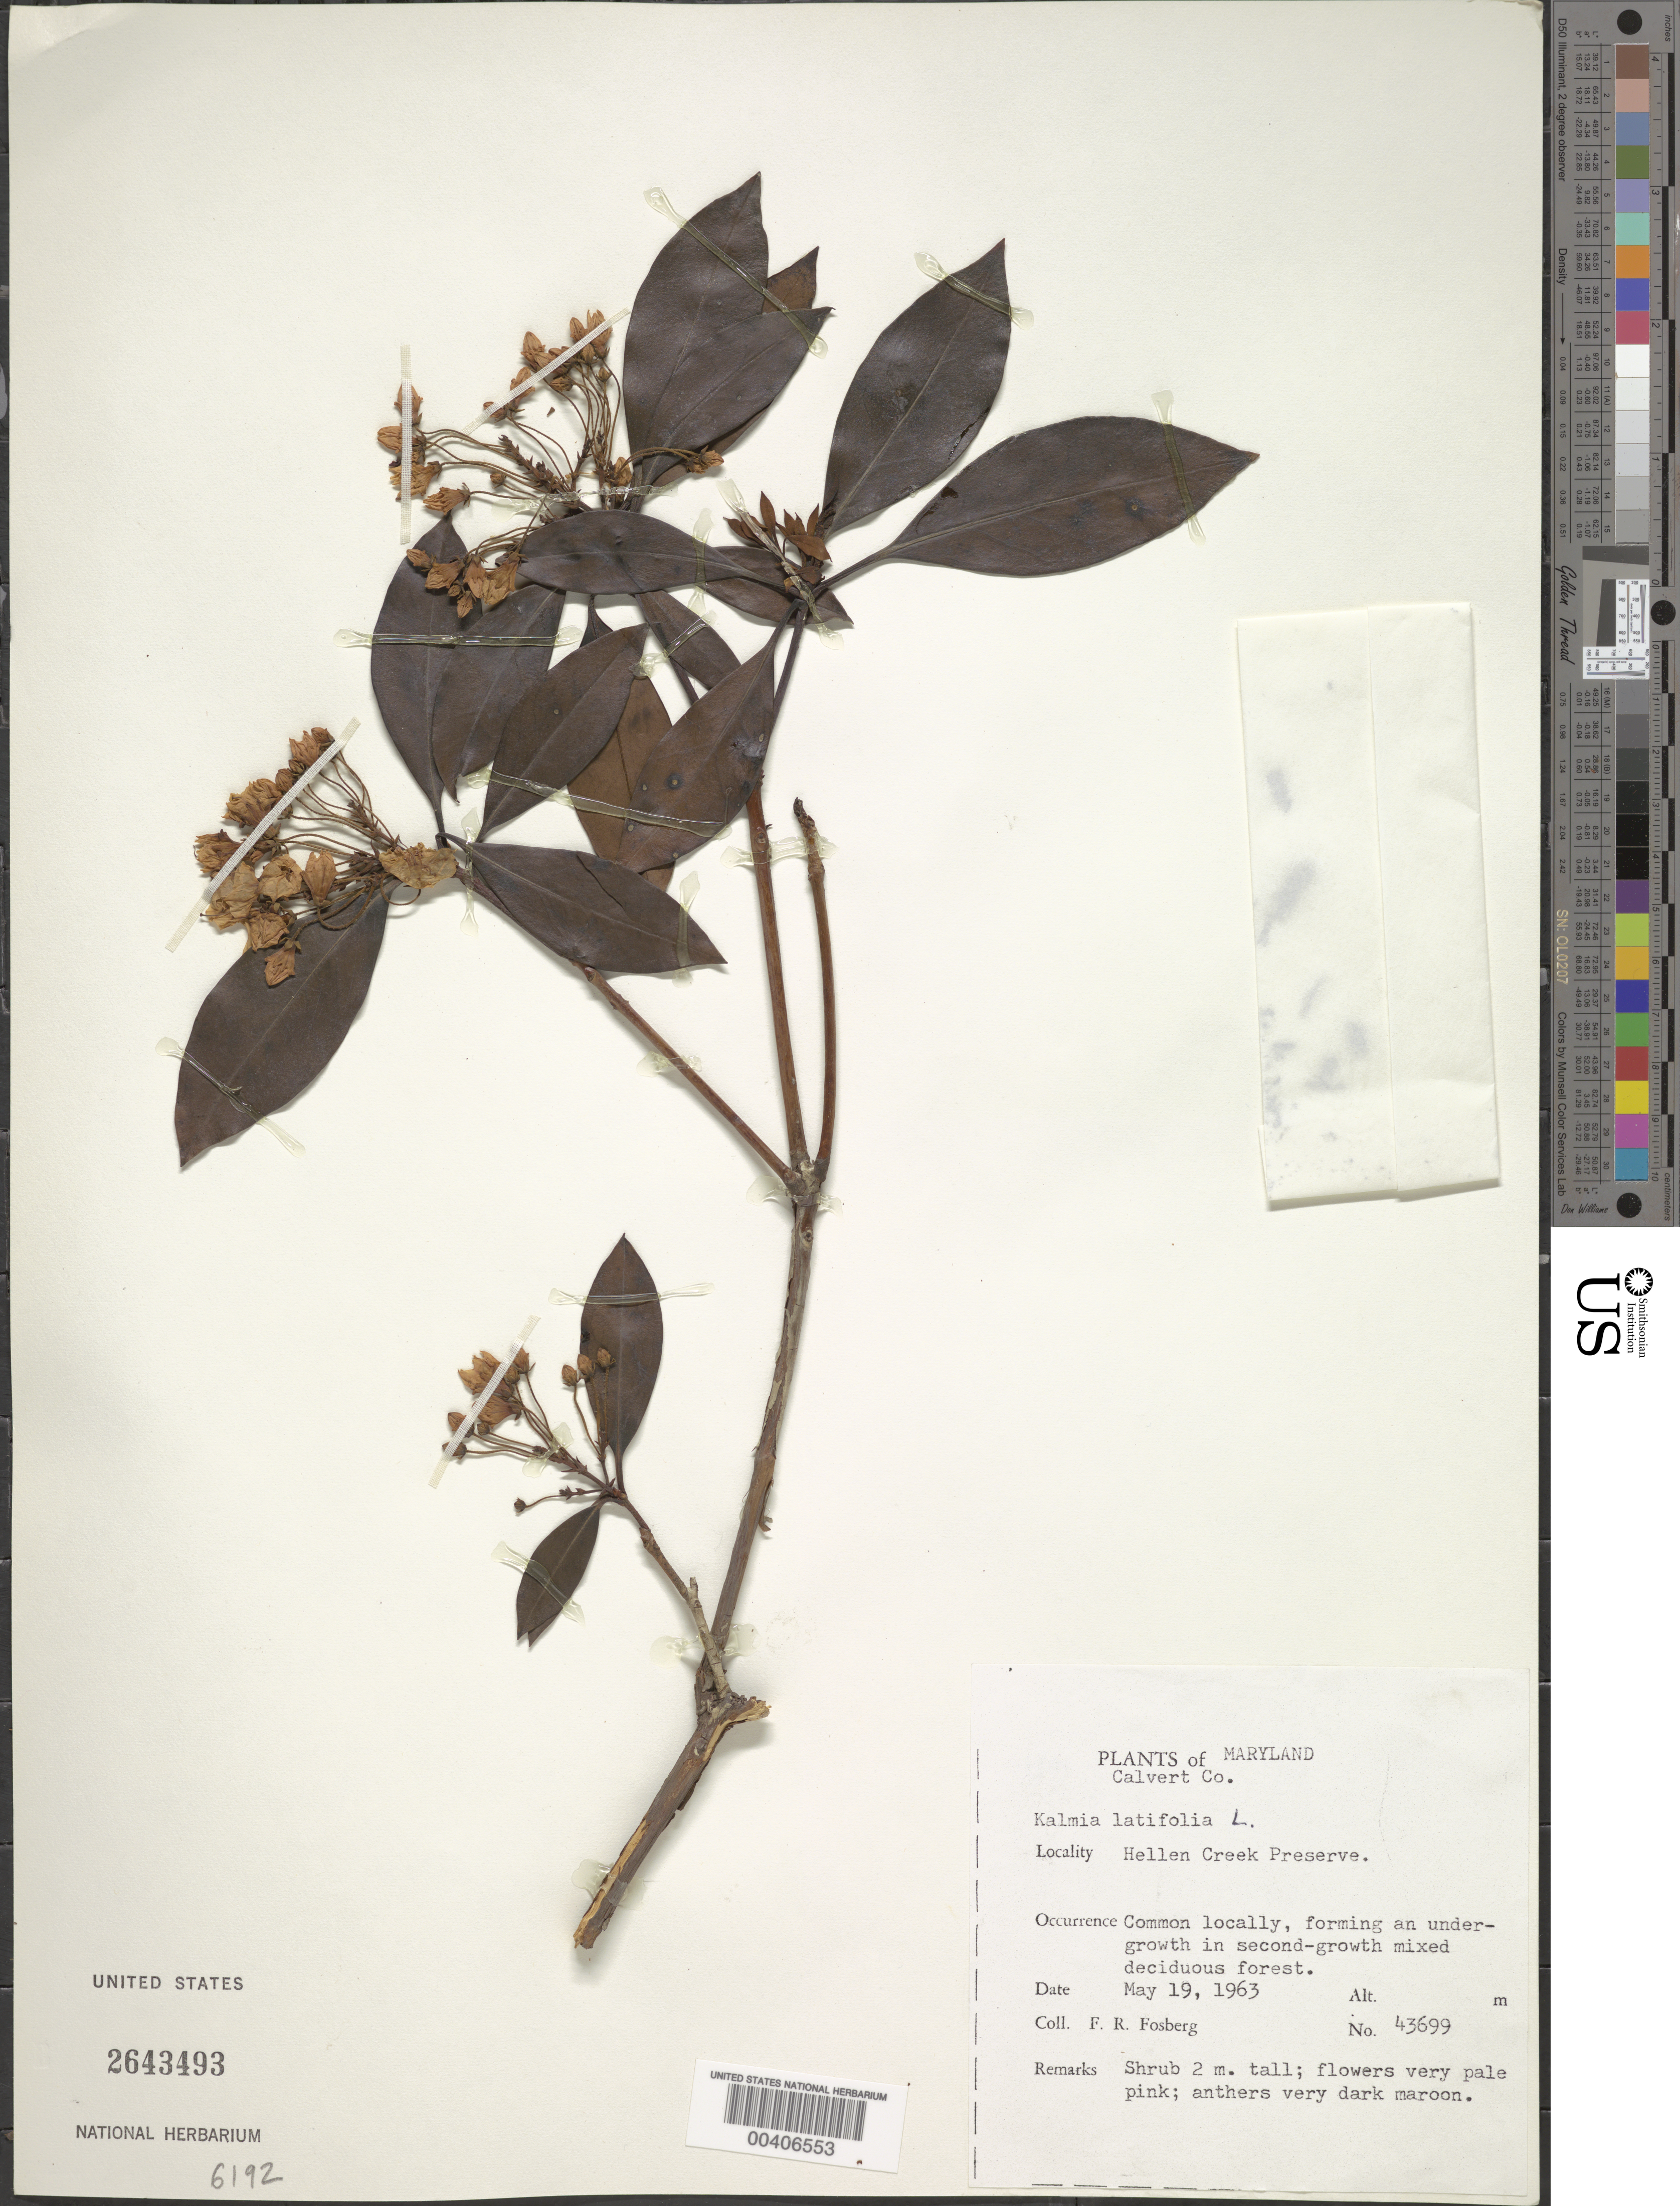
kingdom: Plantae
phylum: Tracheophyta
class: Magnoliopsida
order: Ericales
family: Ericaceae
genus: Kalmia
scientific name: Kalmia latifolia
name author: L.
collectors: F. R. Fosberg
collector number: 43699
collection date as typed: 19 May 1963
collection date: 1963-05-19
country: United States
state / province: Maryland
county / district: Calvert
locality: Hellen Creek Preserve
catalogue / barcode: US 2643493